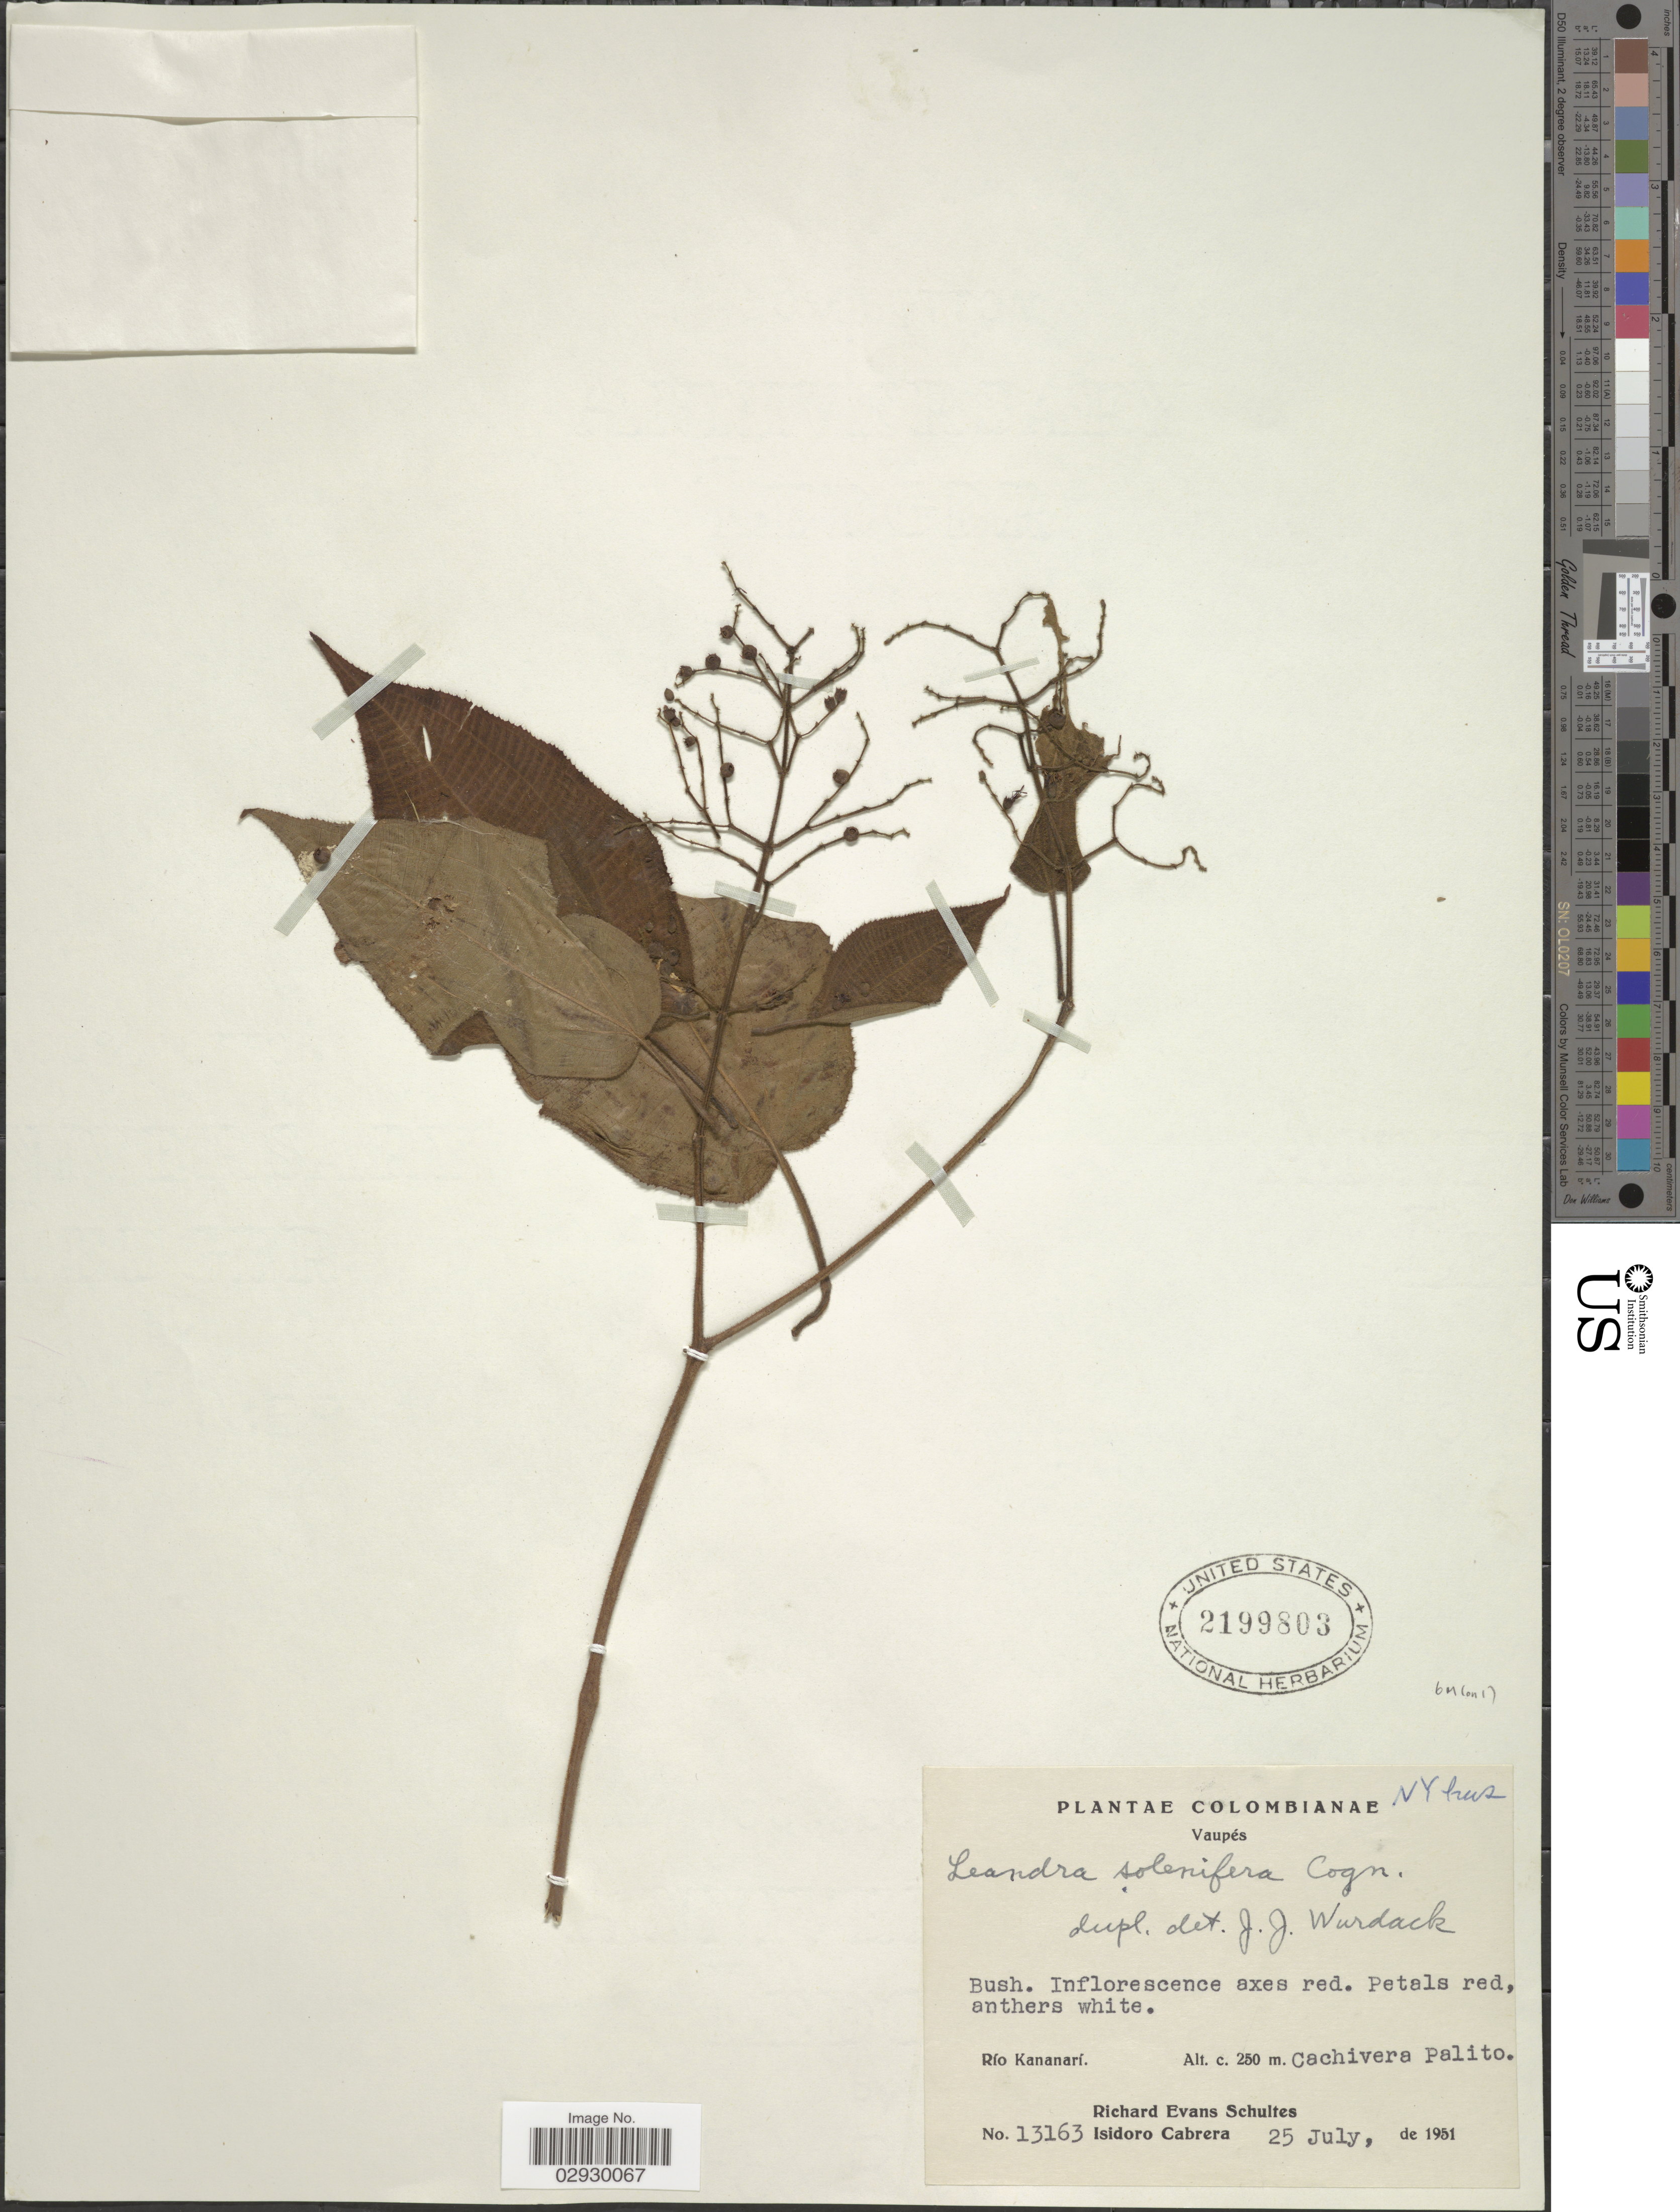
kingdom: Plantae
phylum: Tracheophyta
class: Magnoliopsida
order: Myrtales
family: Melastomataceae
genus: Leandra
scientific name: Leandra solenifera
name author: Cogn.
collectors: R. E. Schultes & I. Cabrera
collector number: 13163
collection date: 1951-07-25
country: Colombia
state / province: Vaupés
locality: Río Kananarí. Cachivera Palito.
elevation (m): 250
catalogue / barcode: US 2199803